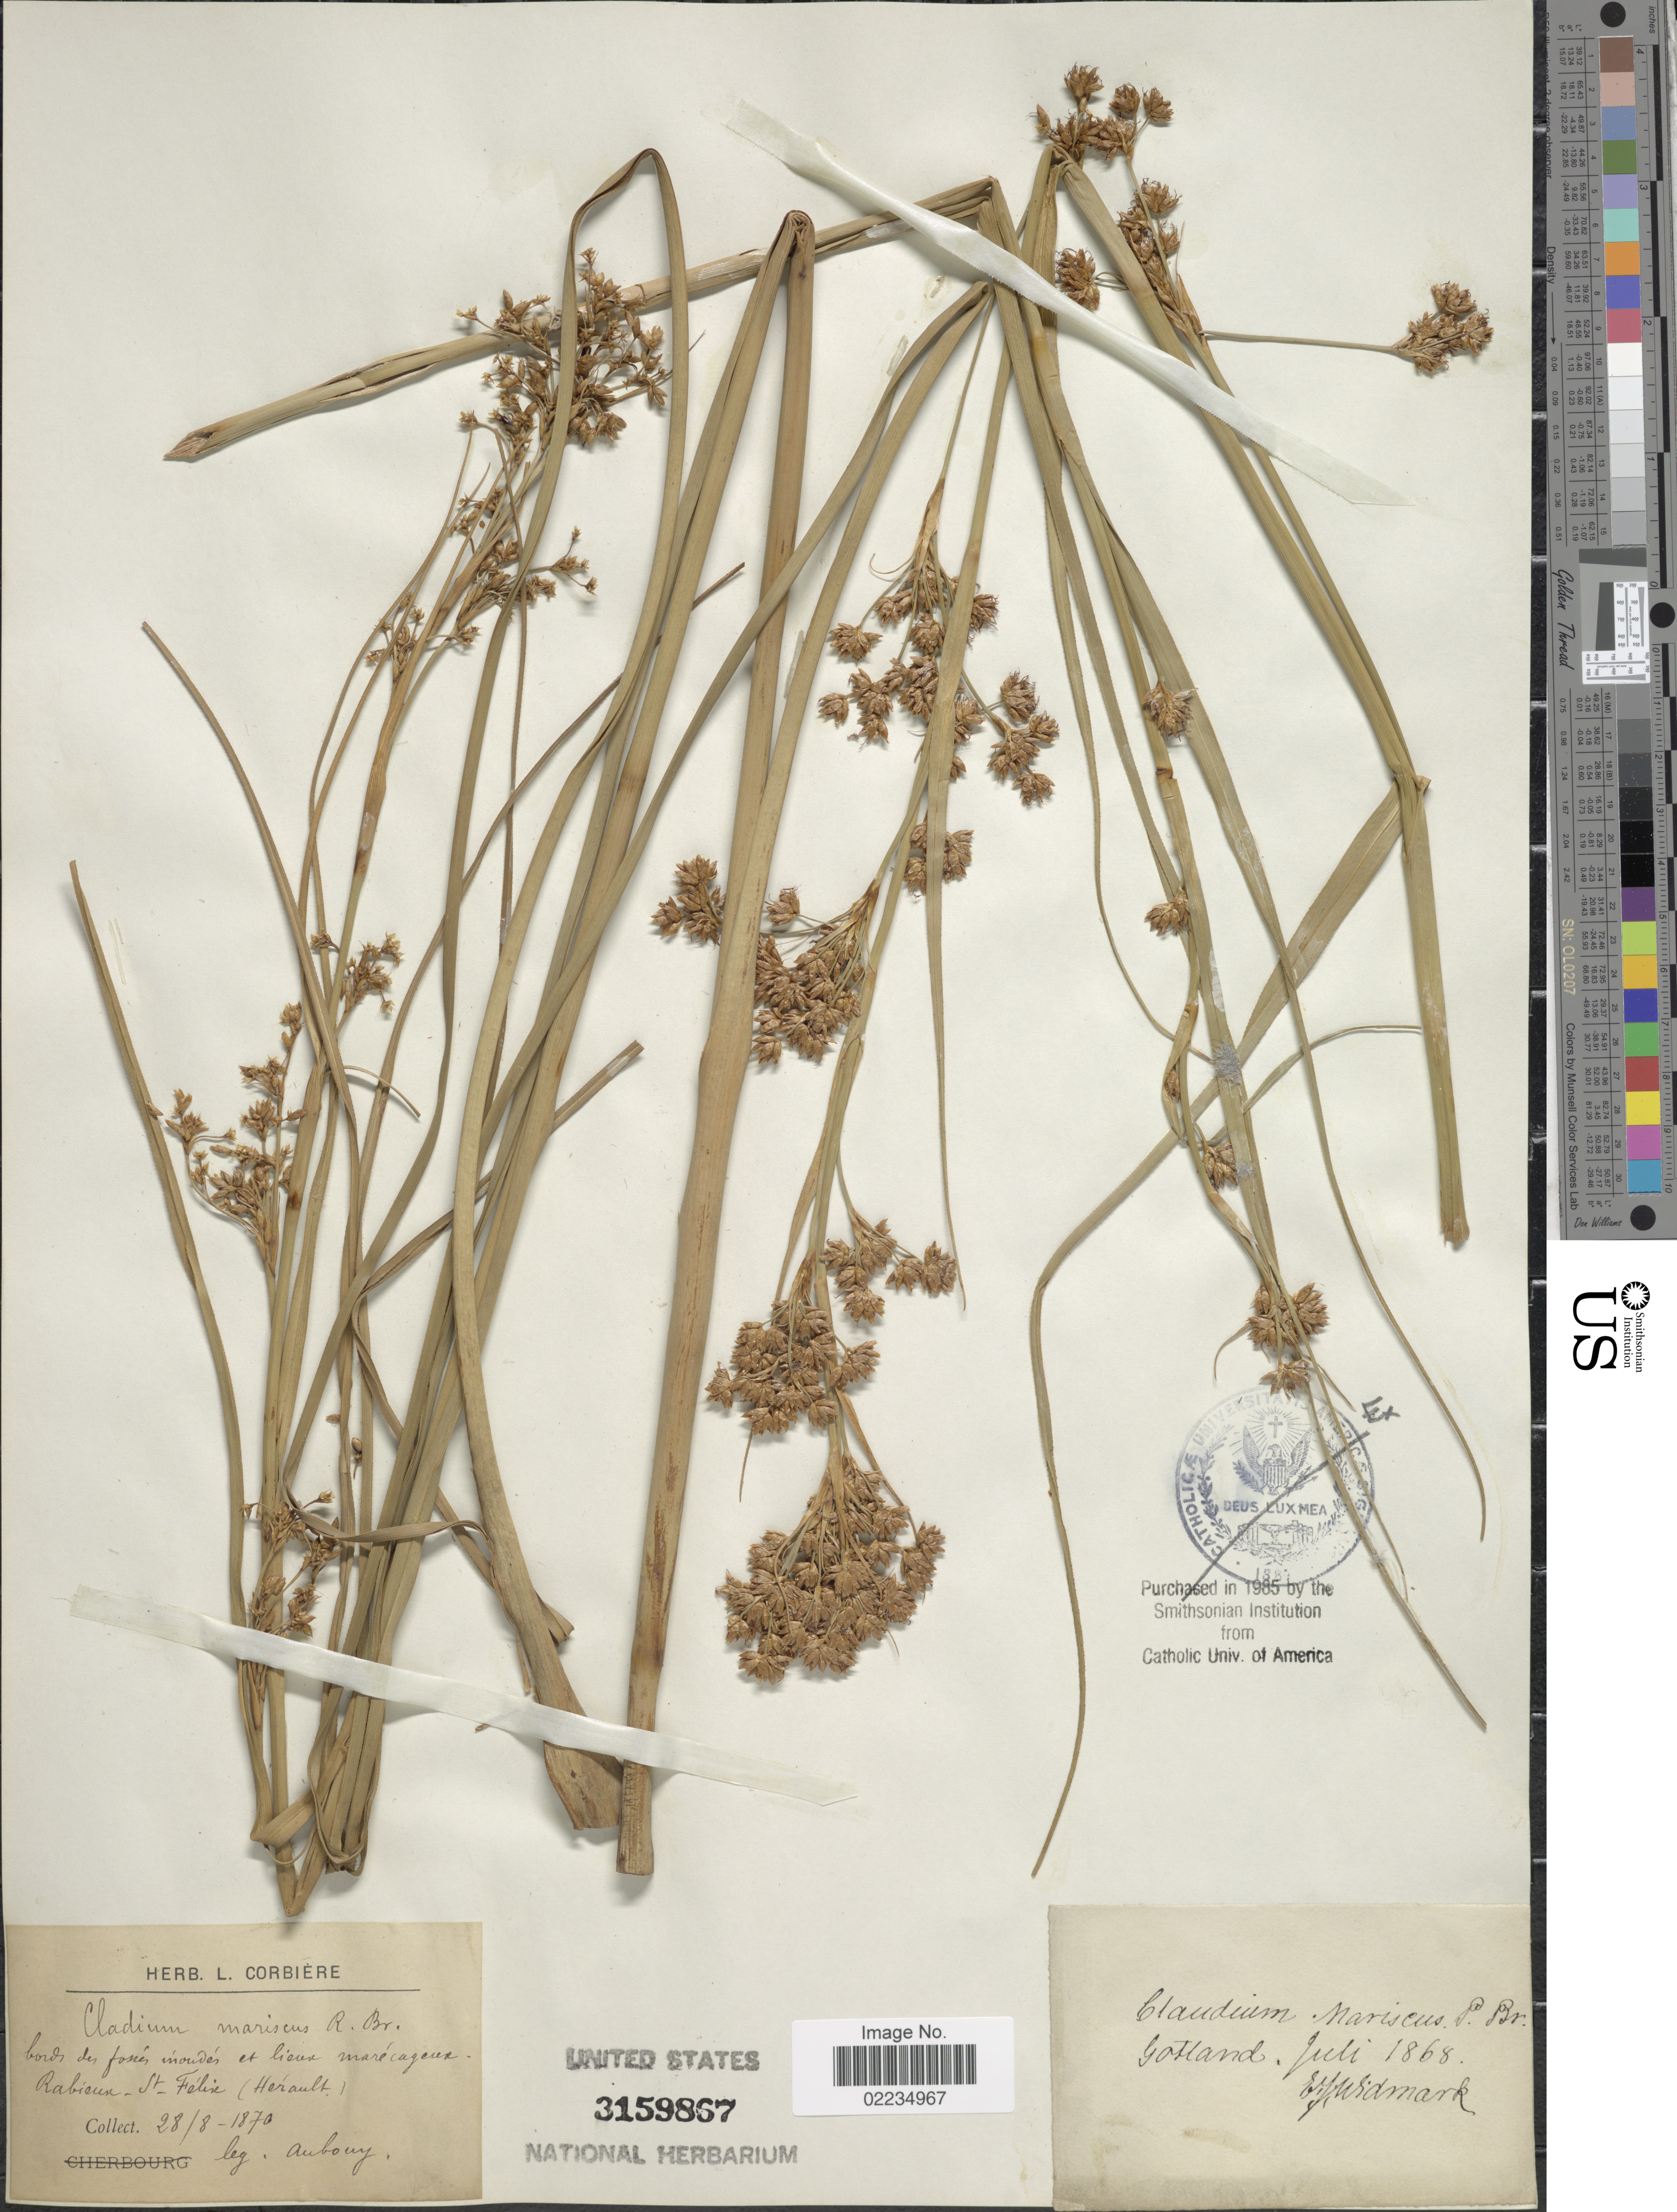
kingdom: Plantae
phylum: Tracheophyta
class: Liliopsida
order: Poales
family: Cyperaceae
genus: Cladium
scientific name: Cladium mariscus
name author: (L.) Pohl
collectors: J. Smedmark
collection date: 1868-07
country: Sweden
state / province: Gotland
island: Gotland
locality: Gotland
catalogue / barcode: US 3159867-2